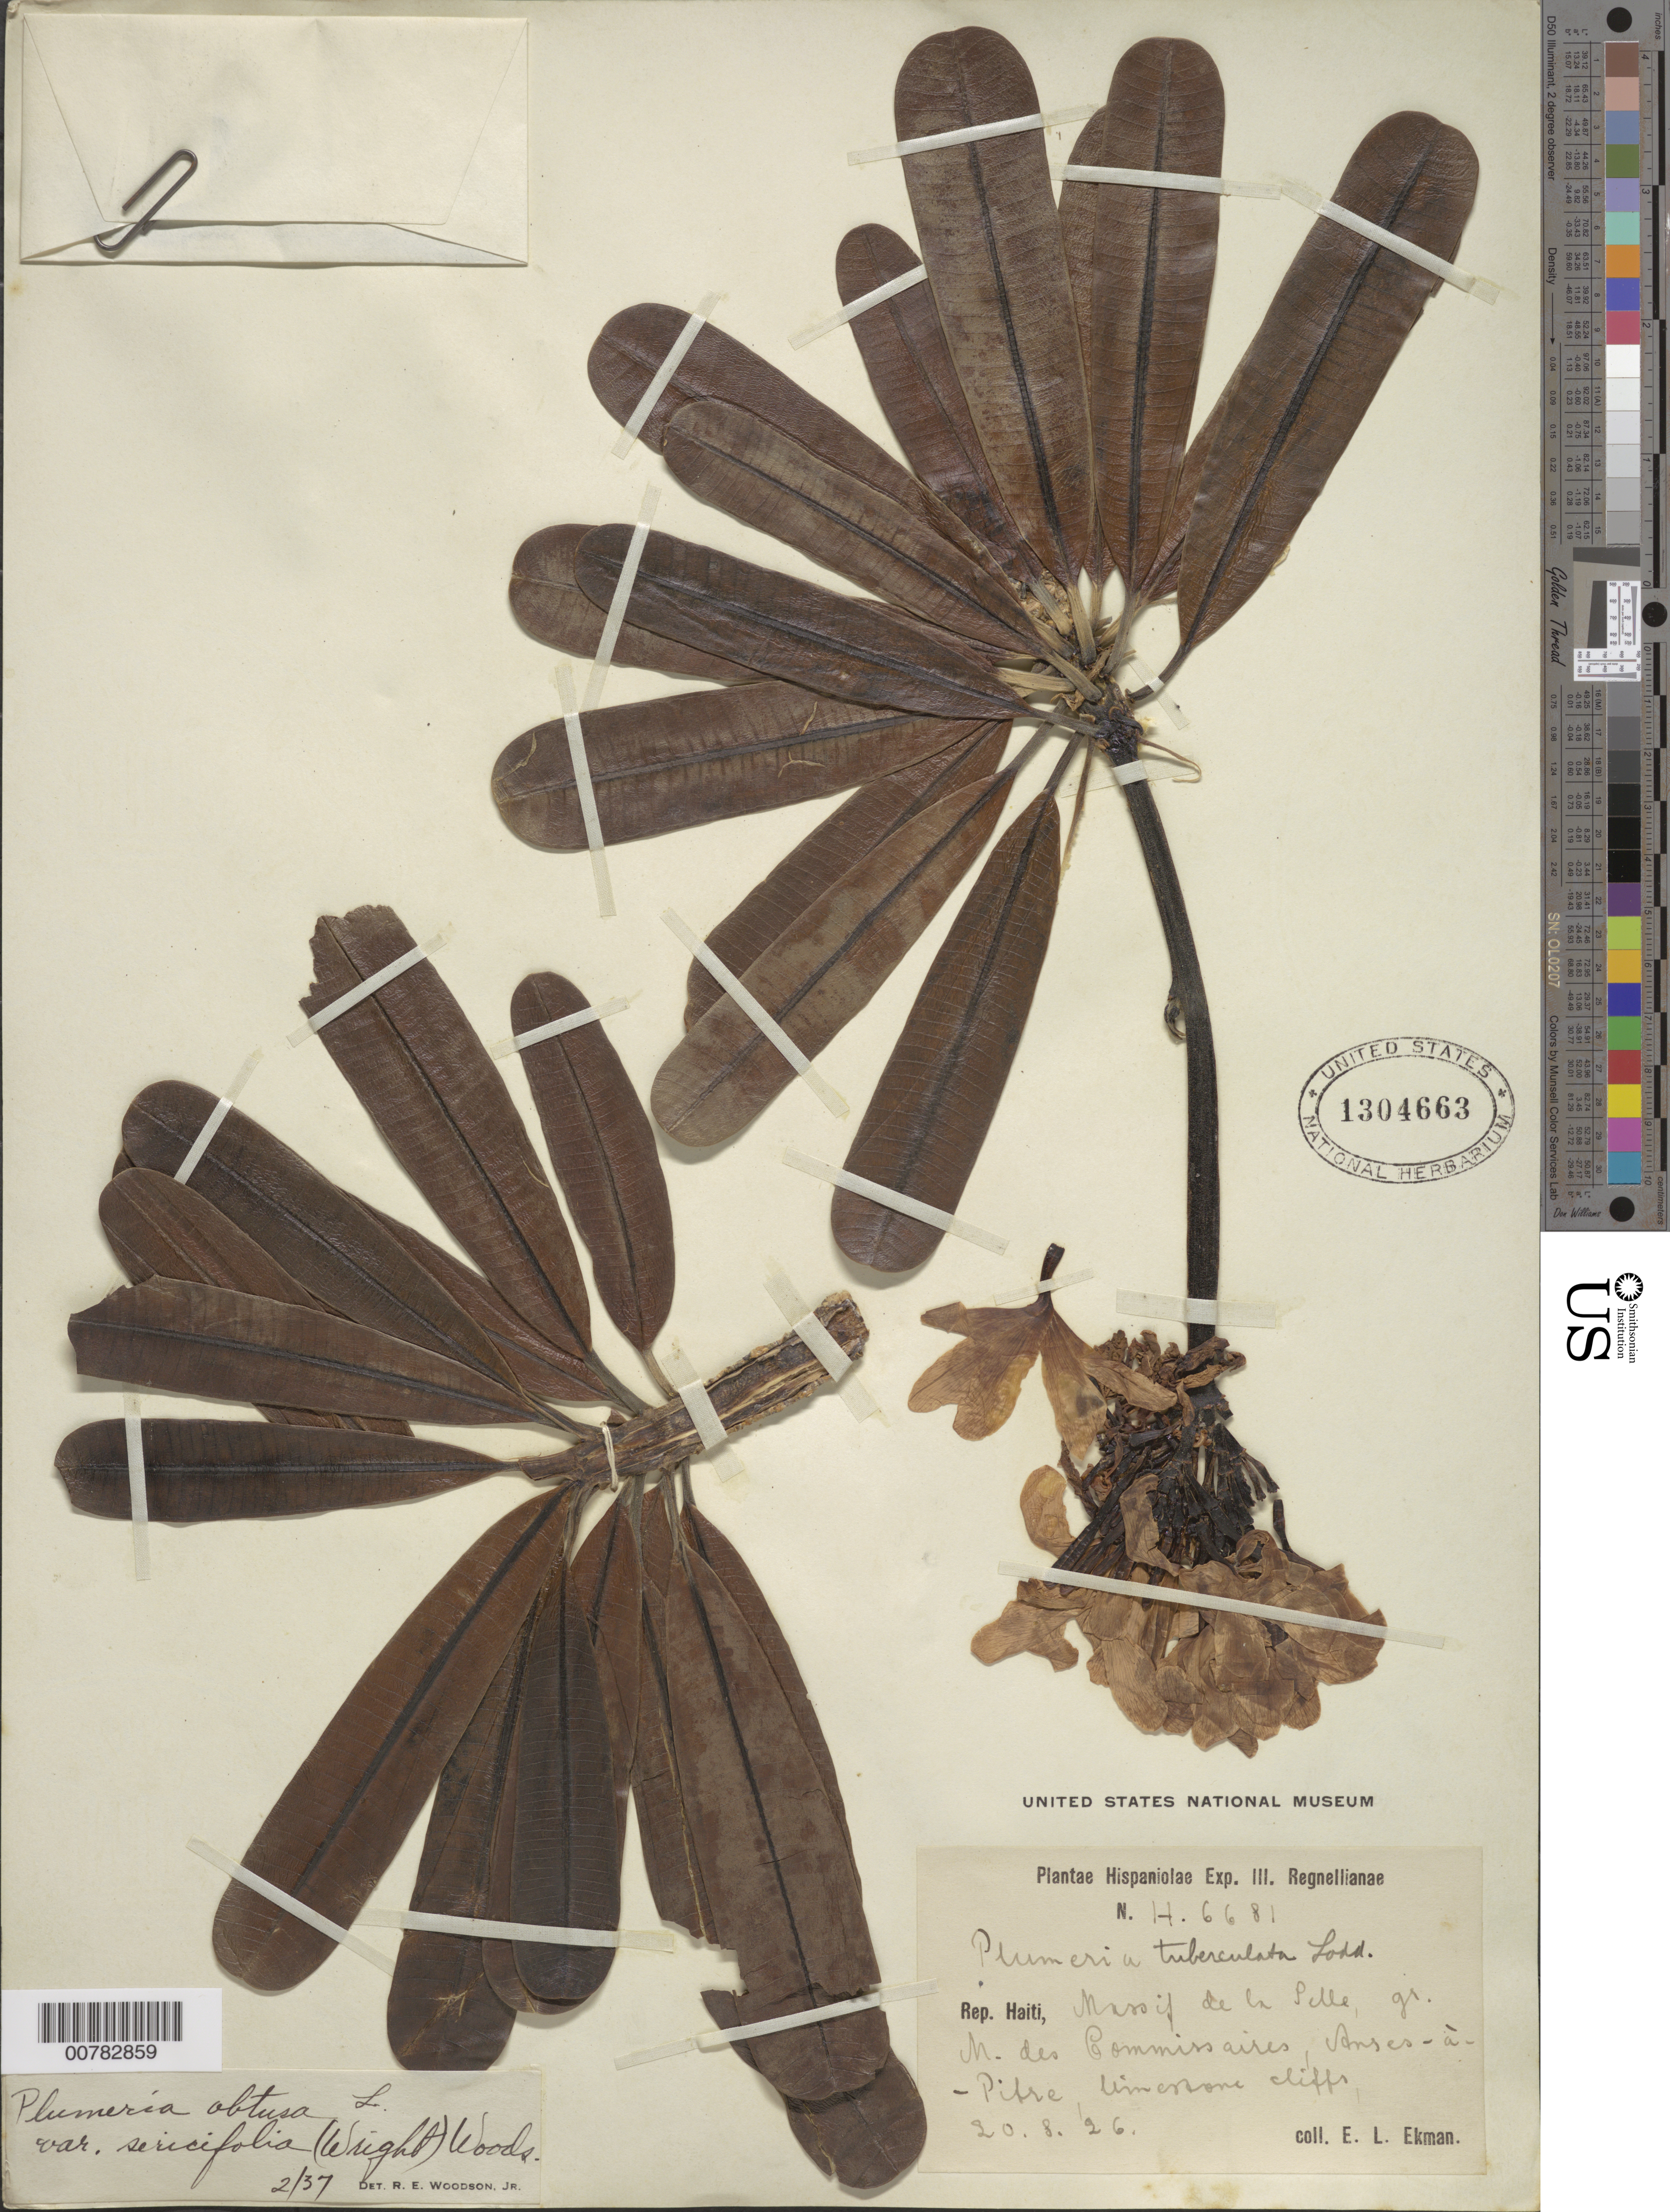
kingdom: Plantae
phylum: Tracheophyta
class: Magnoliopsida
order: Gentianales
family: Apocynaceae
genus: Plumeria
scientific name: Plumeria obtusa var. sericifolia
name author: (C. Wright ex Griseb.) Woodson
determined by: Woodson, R. E., Jr.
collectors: E. L. Ekman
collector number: H 6681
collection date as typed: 20 Aug 1926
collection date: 1926-08-20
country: Haiti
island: Hispaniola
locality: Massif de la Selle, gr. M. des Commisaires, Anses-à-Pitre.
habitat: Limestone cliffs.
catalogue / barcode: US 1304663